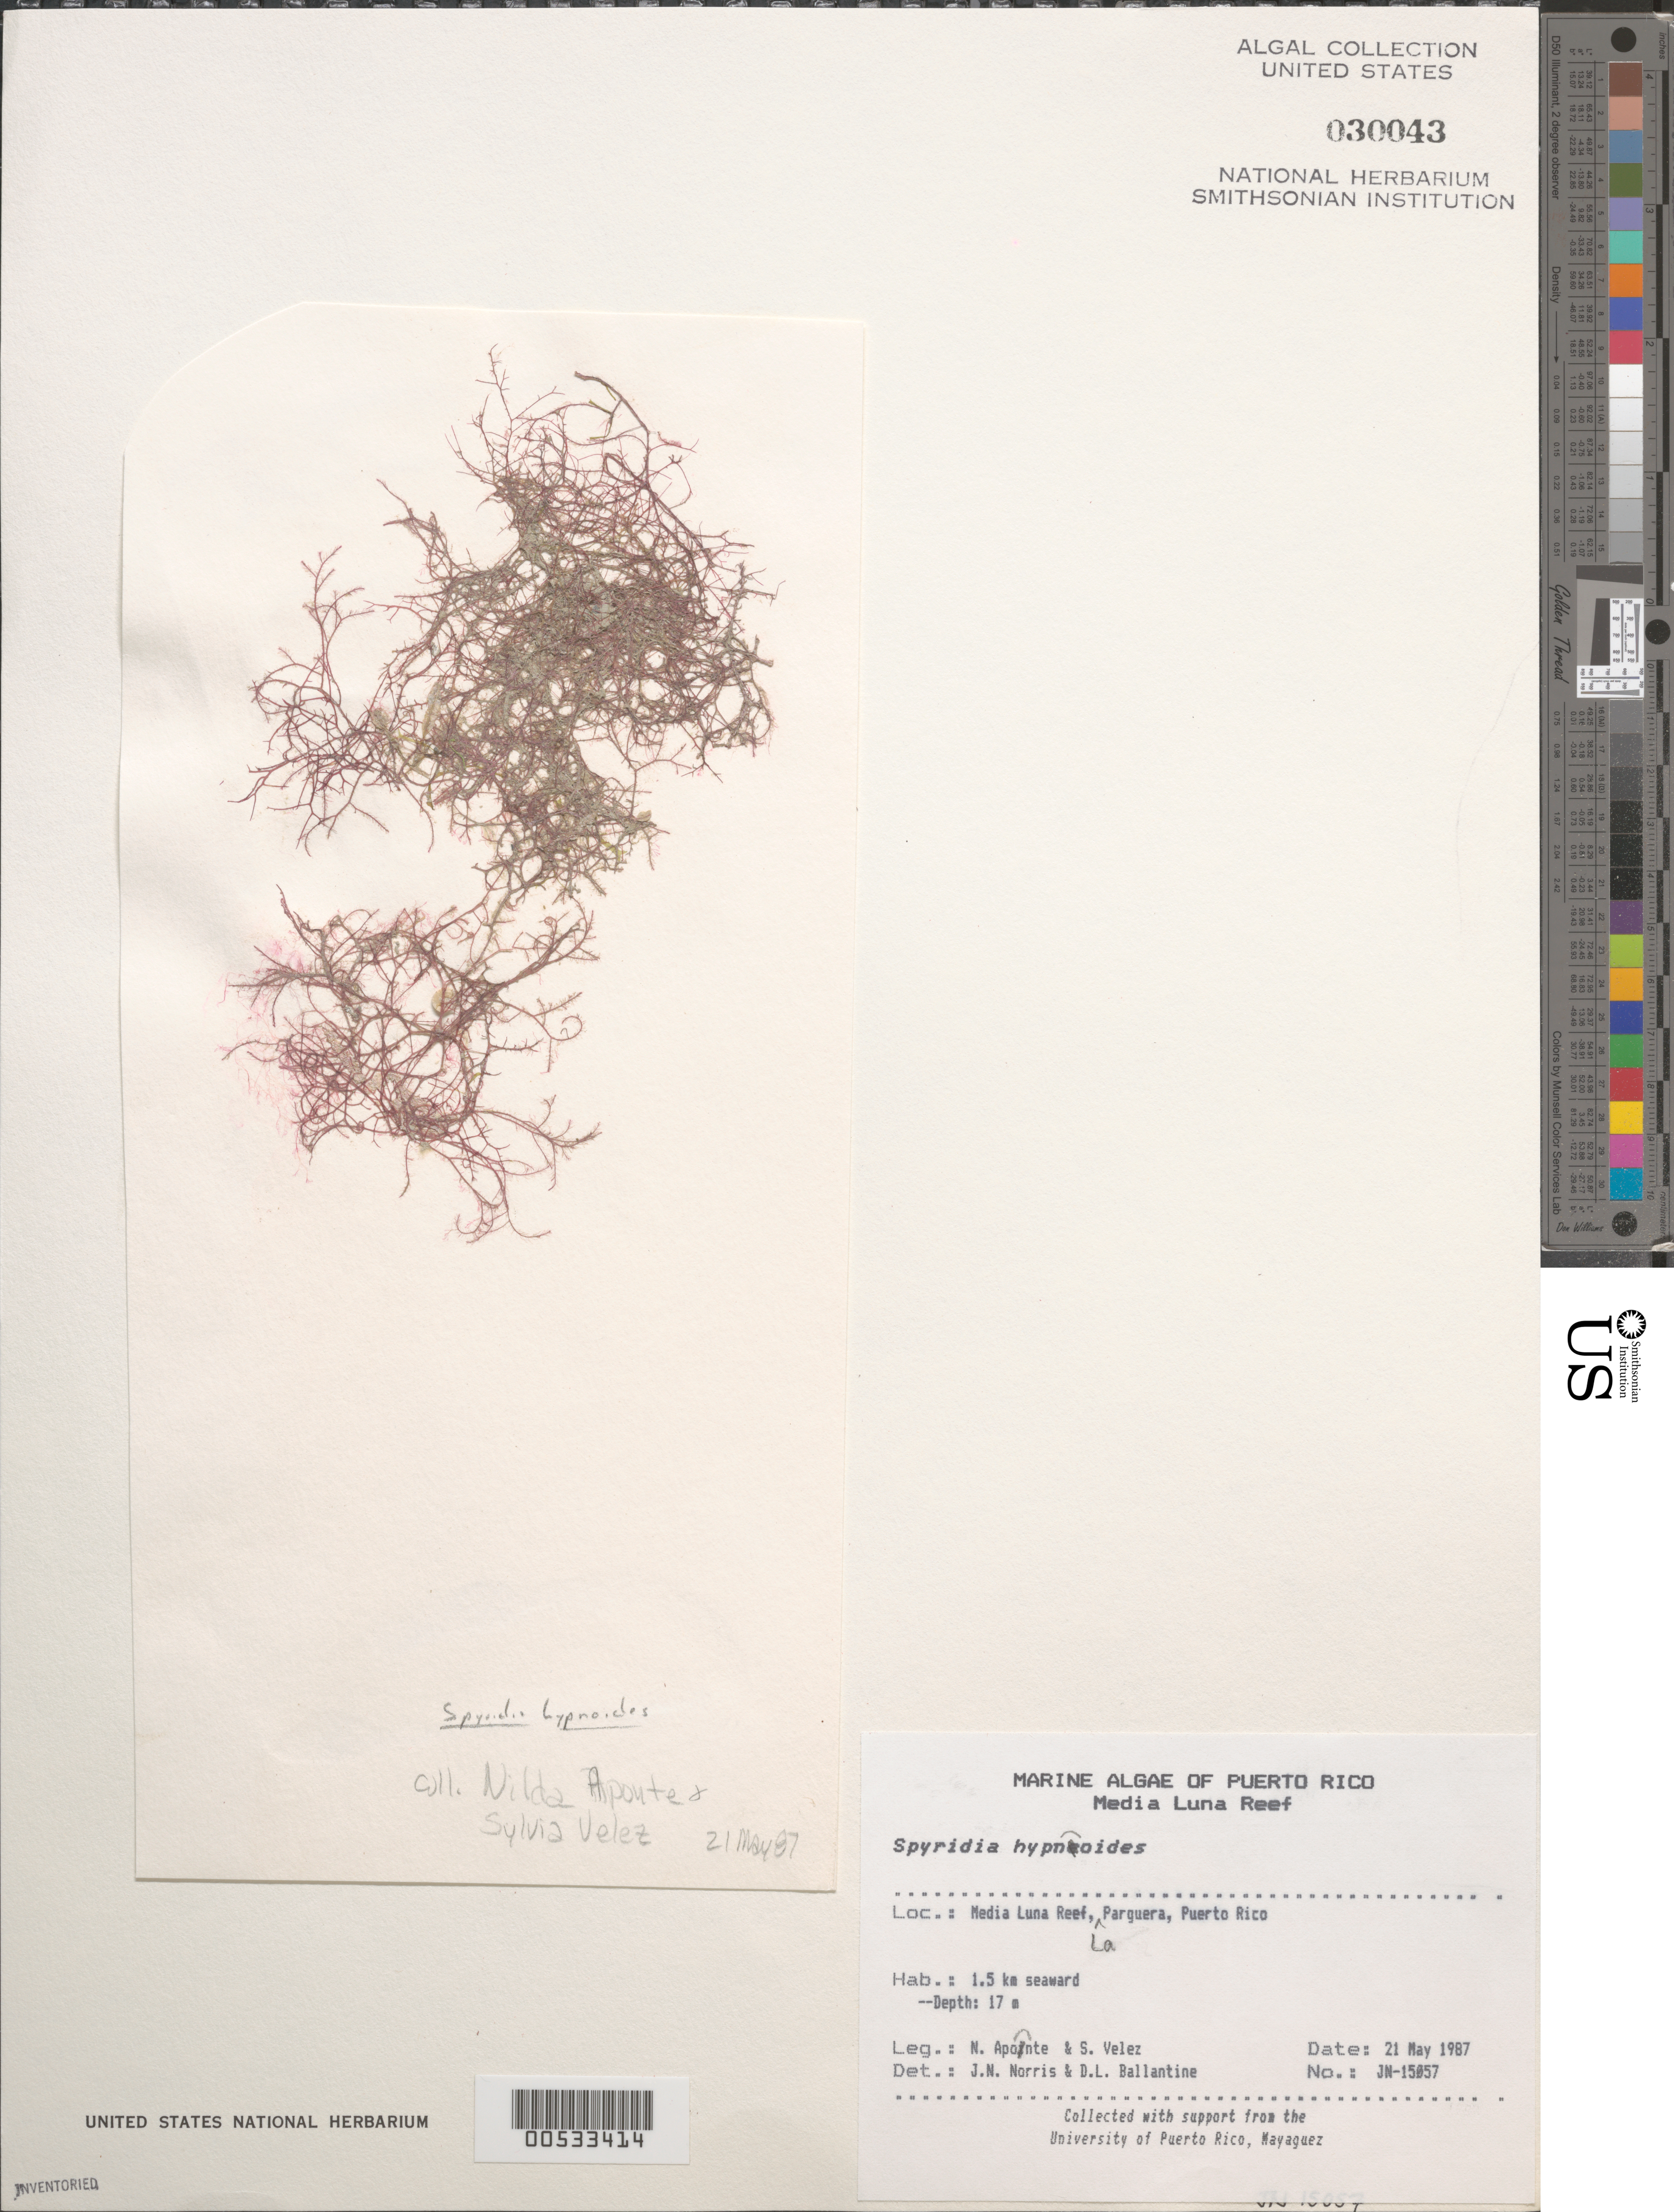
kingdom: Plantae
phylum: Rhodophyta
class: Florideophyceae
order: Ceramiales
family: Spyridiaceae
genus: Spyridia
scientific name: Spyridia hypnoides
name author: (Bory) Papenf.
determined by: Norris, J. N.; Ballantine, D. L.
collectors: N. E. Aponte & S. Velez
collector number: Jn-15057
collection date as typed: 21 May 1987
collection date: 1987-05-21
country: Puerto Rico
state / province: Lajas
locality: Media Luna Reef, La Parguera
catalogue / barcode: US 30043